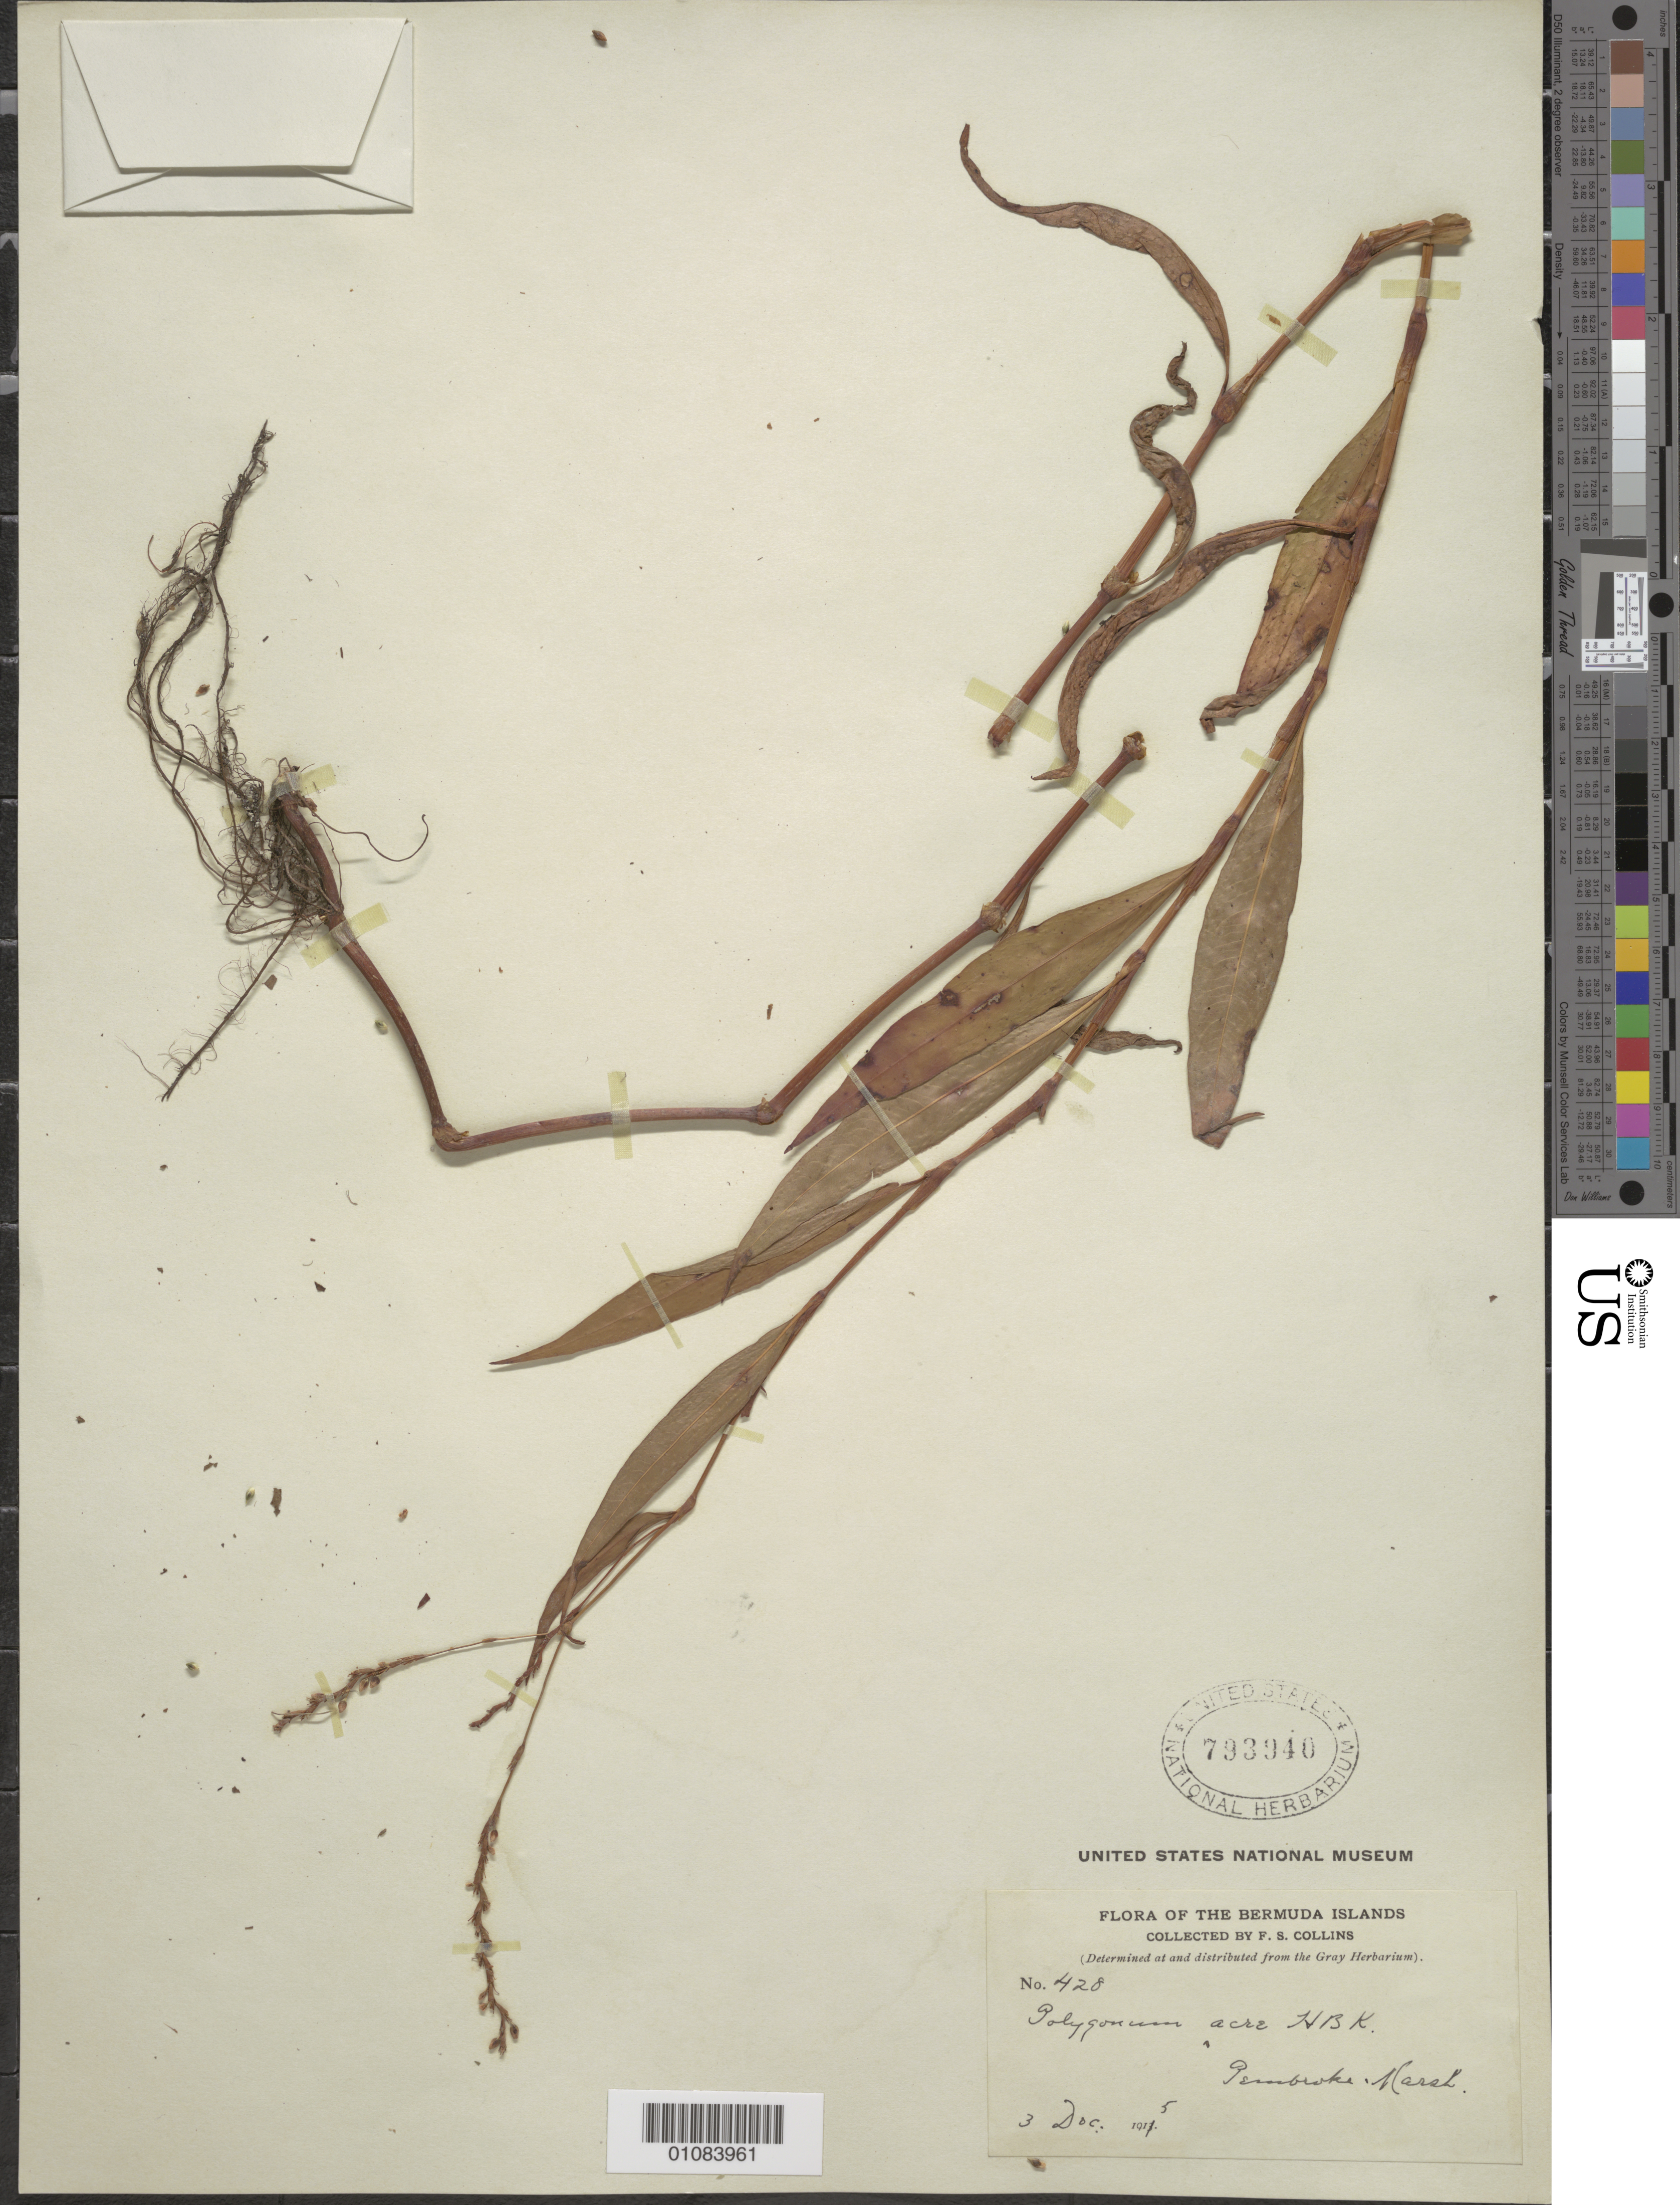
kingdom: Plantae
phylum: Tracheophyta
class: Magnoliopsida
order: Caryophyllales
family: Polygonaceae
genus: Polygonum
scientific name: Polygonum punctatum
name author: Elliott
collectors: F. Collins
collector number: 428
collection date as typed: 03 Dec 1915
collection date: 1915-12-03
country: Bermuda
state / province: Pembroke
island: Bermuda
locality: Pembroke Marsh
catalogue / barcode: US 793940